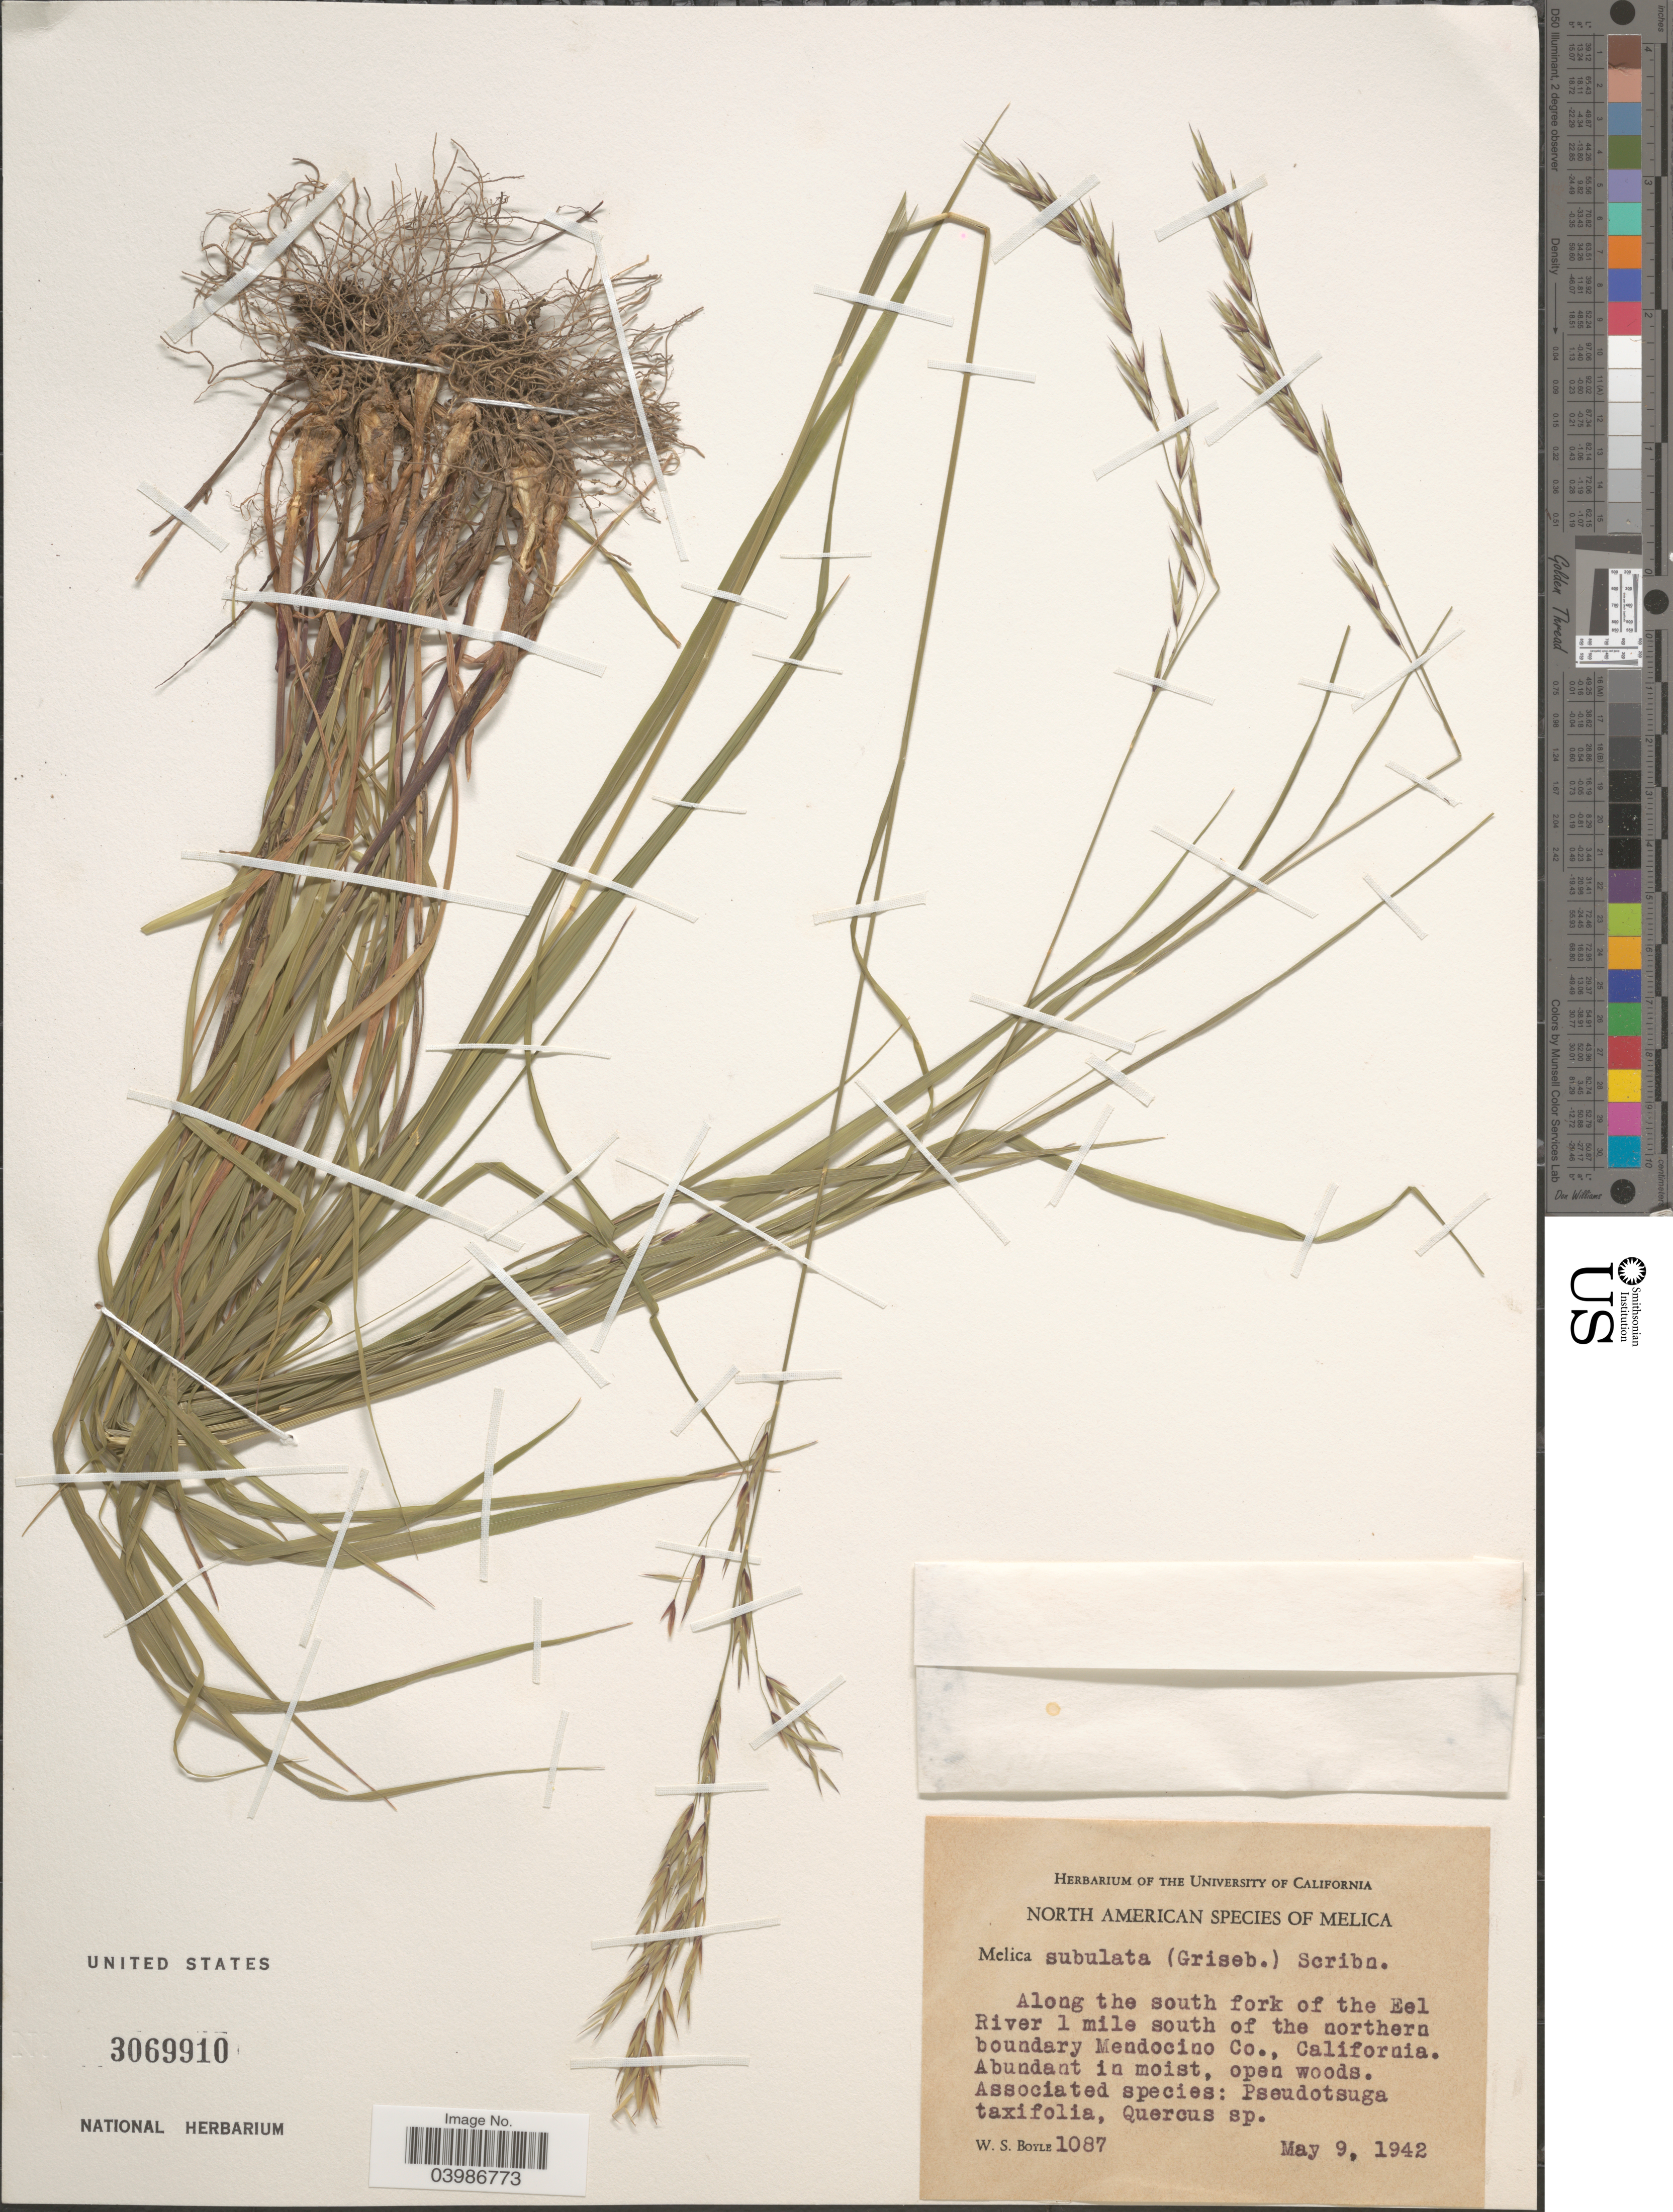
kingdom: Plantae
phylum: Tracheophyta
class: Liliopsida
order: Poales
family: Poaceae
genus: Melica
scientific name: Melica subulata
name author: (Griseb.) Scribn.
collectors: W. Boyle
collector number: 1087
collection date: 1942-05-09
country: United States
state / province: California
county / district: Mendocino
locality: Along the south fork of the Eel River 1 mile south of the northern boundary Mendocino Co.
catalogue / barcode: US 3069910